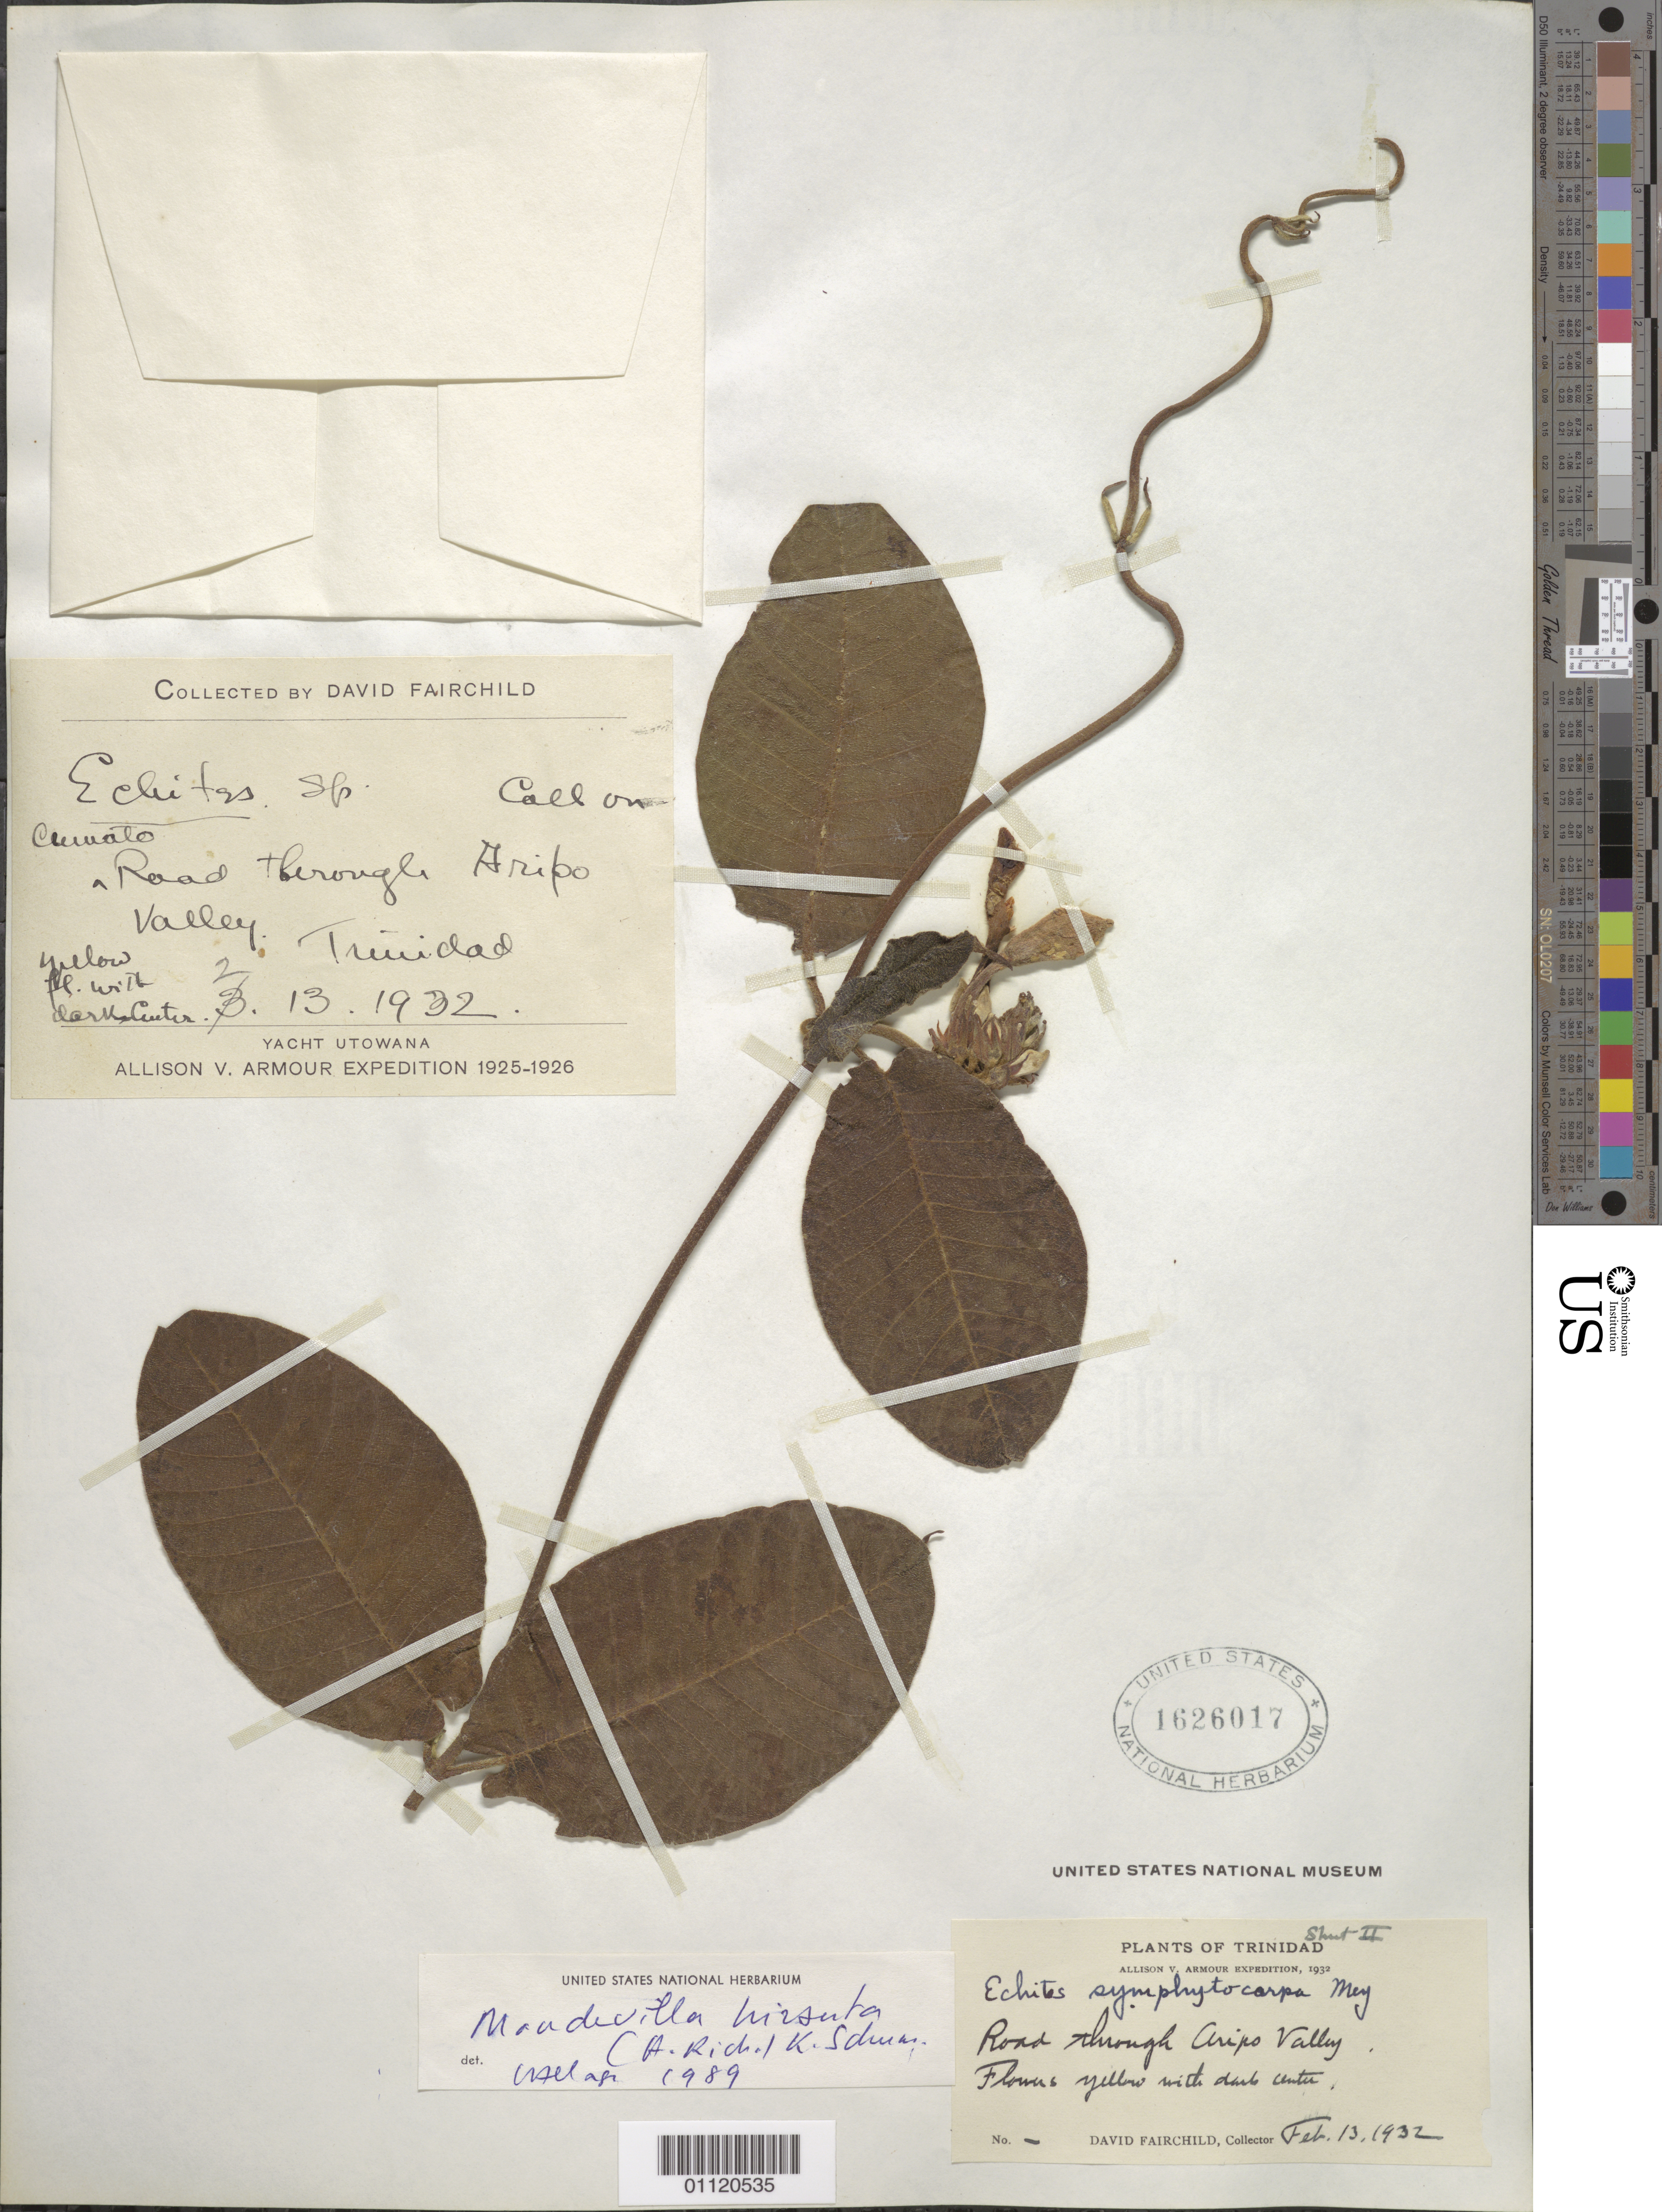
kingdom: Plantae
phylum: Tracheophyta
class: Magnoliopsida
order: Gentianales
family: Apocynaceae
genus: Mandevilla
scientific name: Mandevilla hirsuta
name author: (Rich.) K. Schum.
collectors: D. Fairchild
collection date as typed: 13 Feb 1932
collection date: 1932-02-13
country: Trinidad and Tobago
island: Trinidad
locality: Road through Aripo Valley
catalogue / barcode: US 1626017